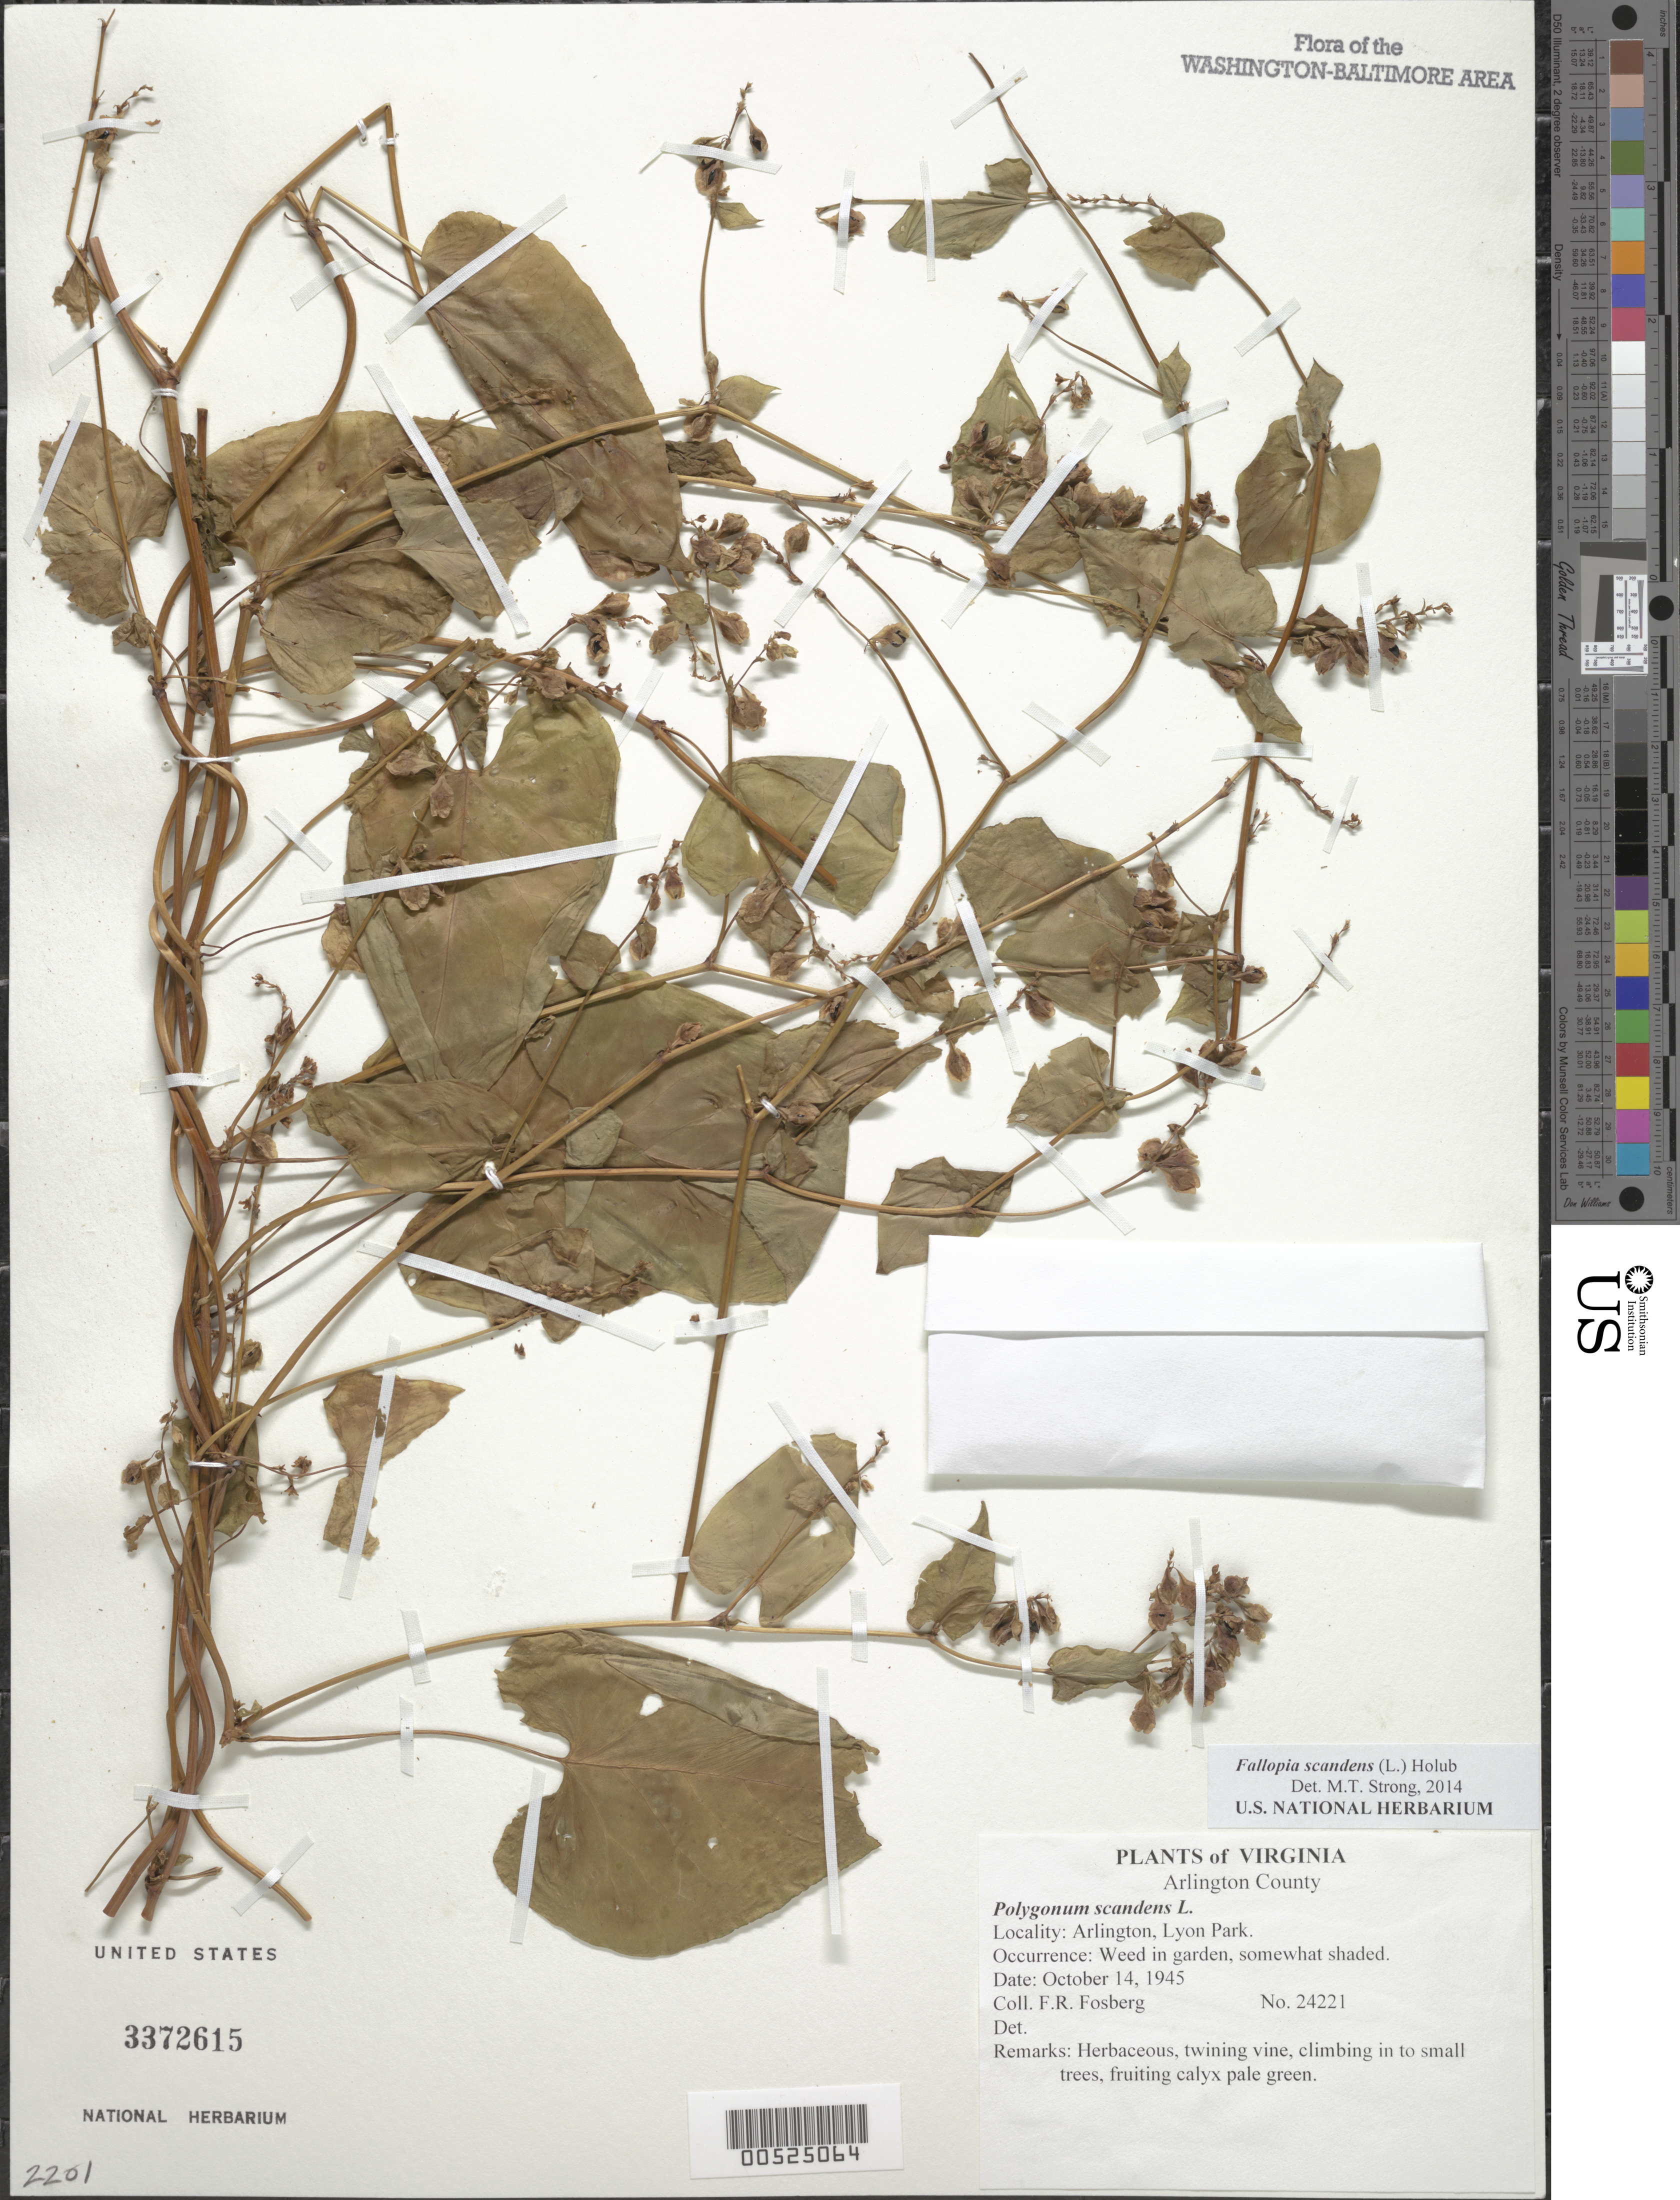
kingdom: Plantae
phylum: Tracheophyta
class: Magnoliopsida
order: Caryophyllales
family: Polygonaceae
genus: Fallopia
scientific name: Fallopia scandens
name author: (L.) Holub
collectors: F. R. Fosberg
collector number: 24221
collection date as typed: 14 Oct 1945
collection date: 1945-10-14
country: United States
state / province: Virginia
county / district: Arlington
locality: Arlington, Lyon Park.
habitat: Weed in garden, somewhat shaded.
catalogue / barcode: US 3372615